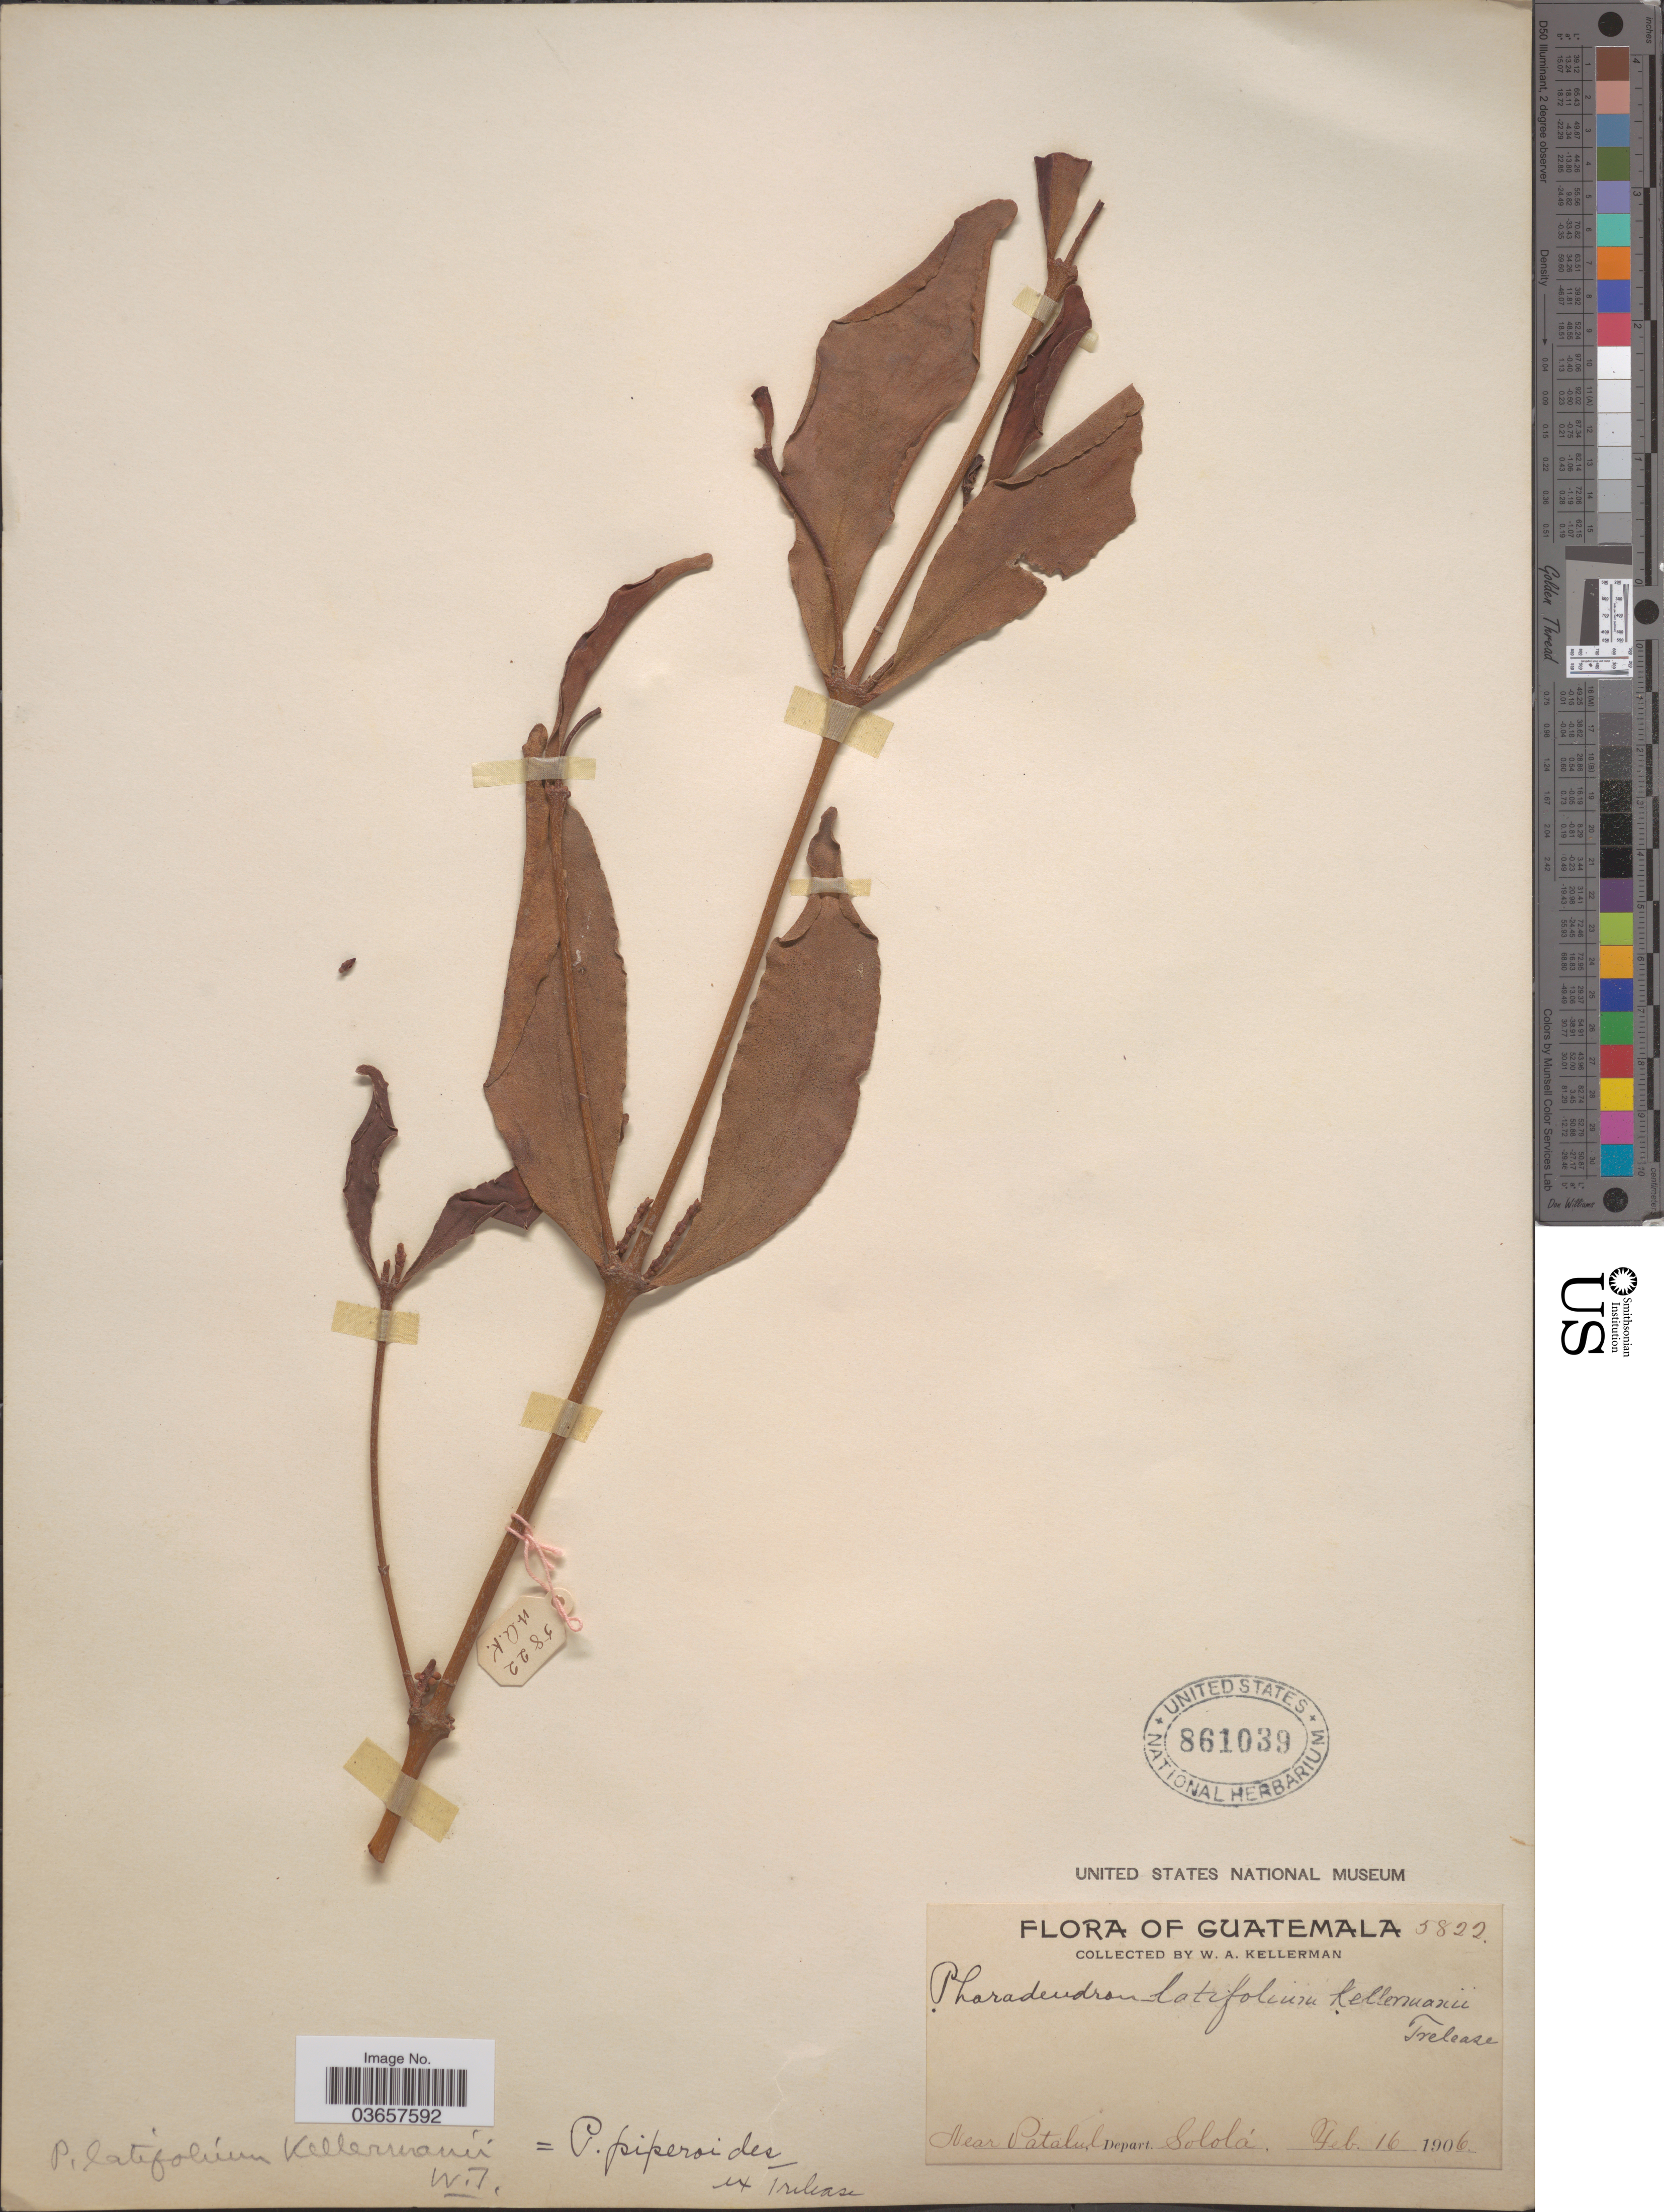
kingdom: Plantae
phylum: Tracheophyta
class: Magnoliopsida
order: Santalales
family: Viscaceae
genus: Phoradendron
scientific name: Phoradendron piperoides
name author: (Kunth) Trel.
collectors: W. Kellerman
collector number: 5822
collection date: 1906-02-16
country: Guatemala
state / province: Sololá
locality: Near Patalul. Depart. Sololá.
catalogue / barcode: US 861039